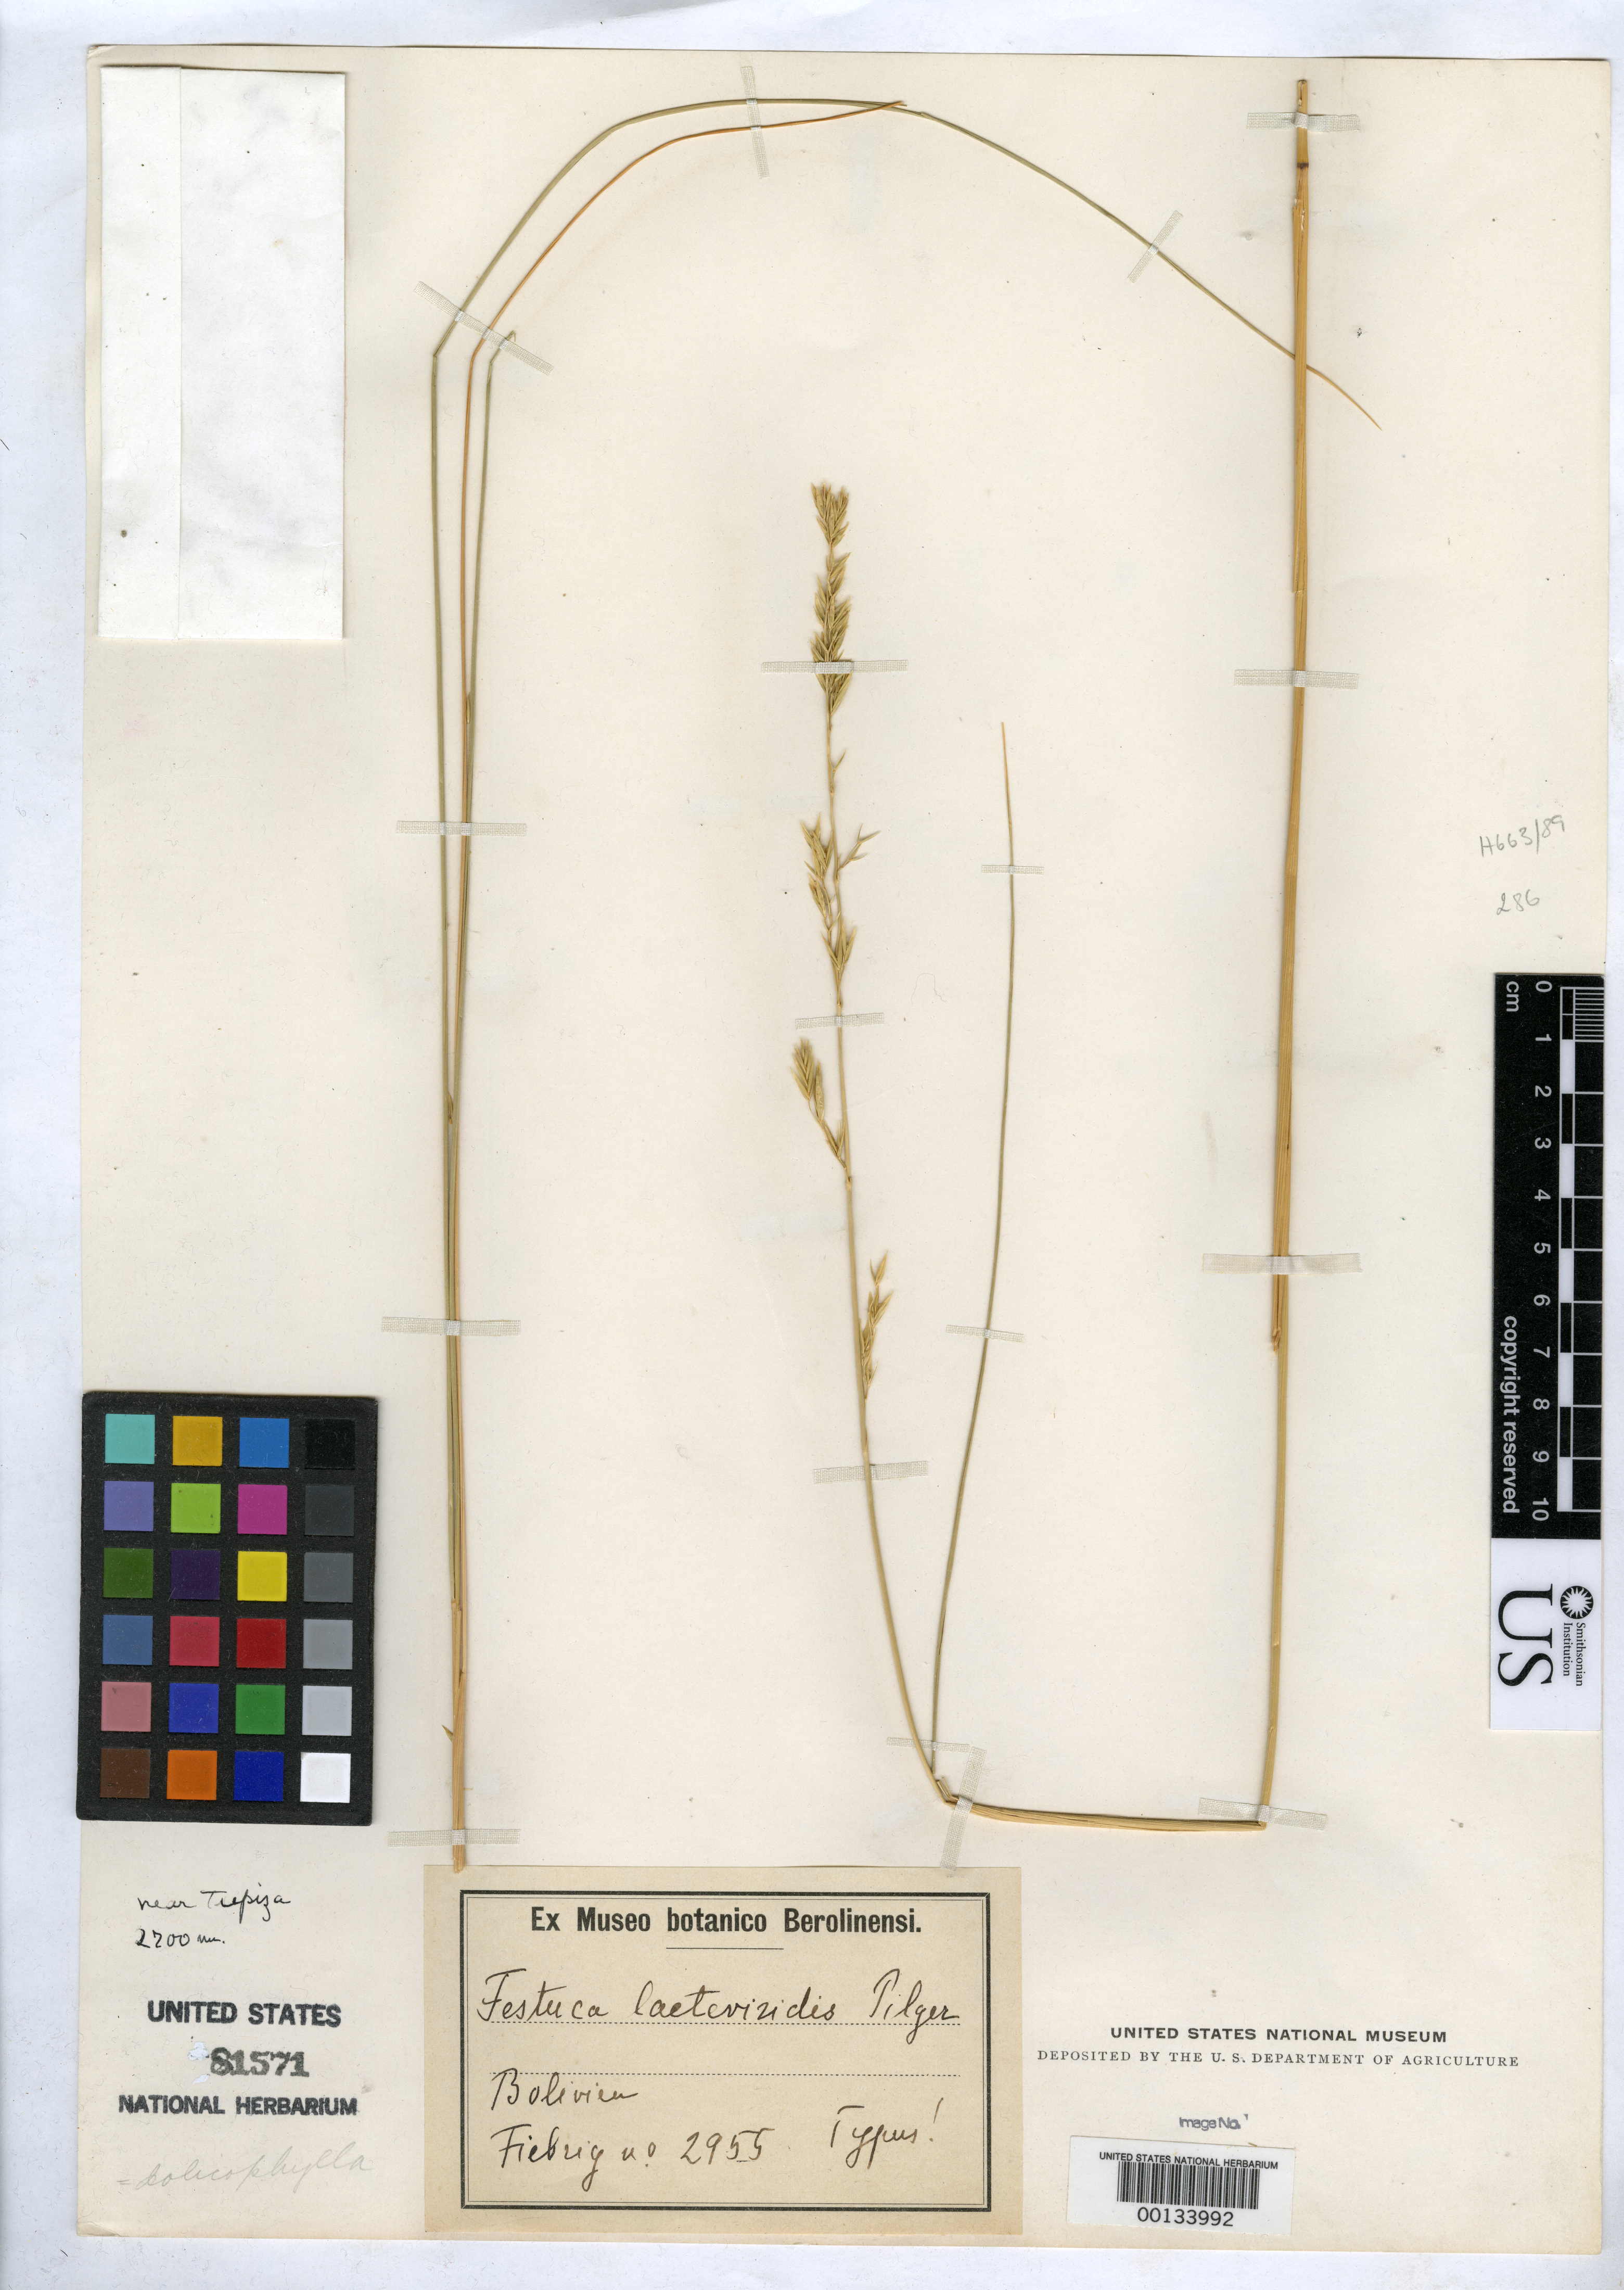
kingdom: Plantae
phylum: Tracheophyta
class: Liliopsida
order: Poales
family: Poaceae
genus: Festuca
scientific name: Festuca laeteviridis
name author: Pilg.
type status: Isotype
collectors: K. Fiebrig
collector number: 2955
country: Bolivia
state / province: Potosí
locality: On Renecilla road near town of Tupiza, southern Bolivia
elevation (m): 2700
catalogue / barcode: US 81571